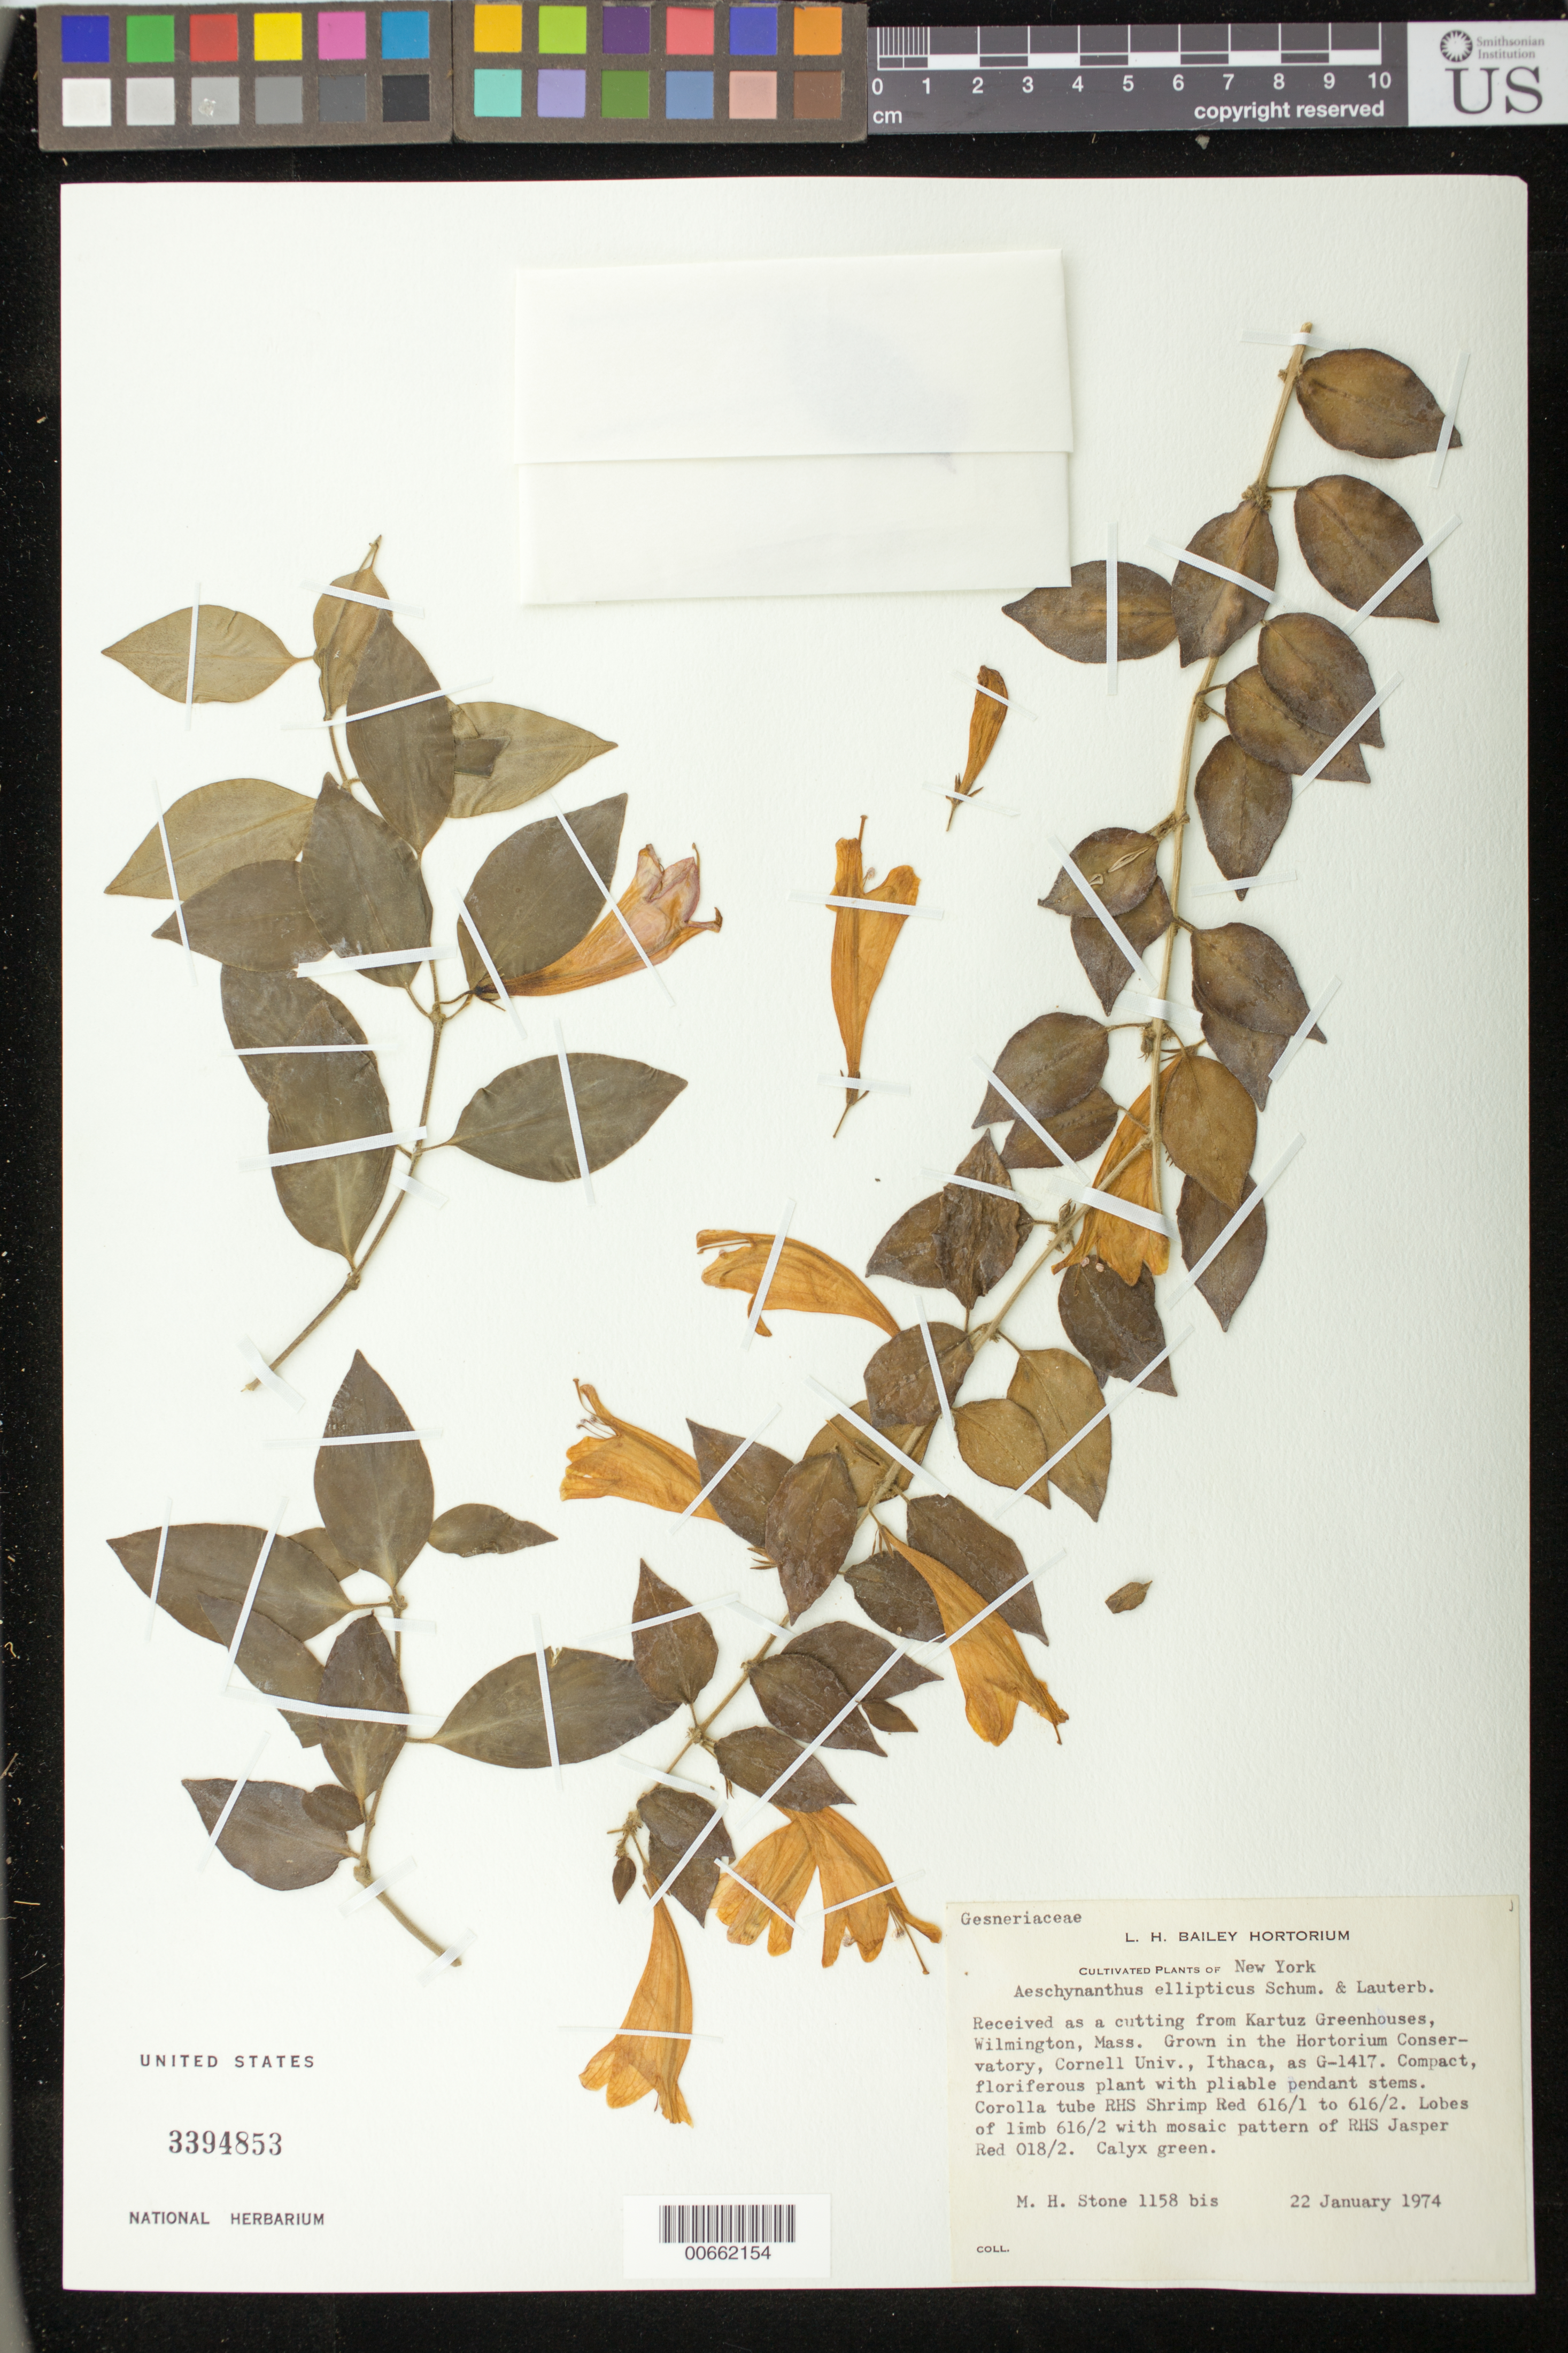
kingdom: Plantae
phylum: Tracheophyta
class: Magnoliopsida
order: Lamiales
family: Gesneriaceae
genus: Aeschynanthus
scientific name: Aeschynanthus ellipticus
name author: Lauterb. & K. Schum.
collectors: M. Stone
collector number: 1158 bis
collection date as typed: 22 Jan 1974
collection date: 1974-01-22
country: United States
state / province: New York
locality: Grown in the Hortorium Conservatory, Cornell Univ., Ithaca [NY]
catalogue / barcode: US 3394853